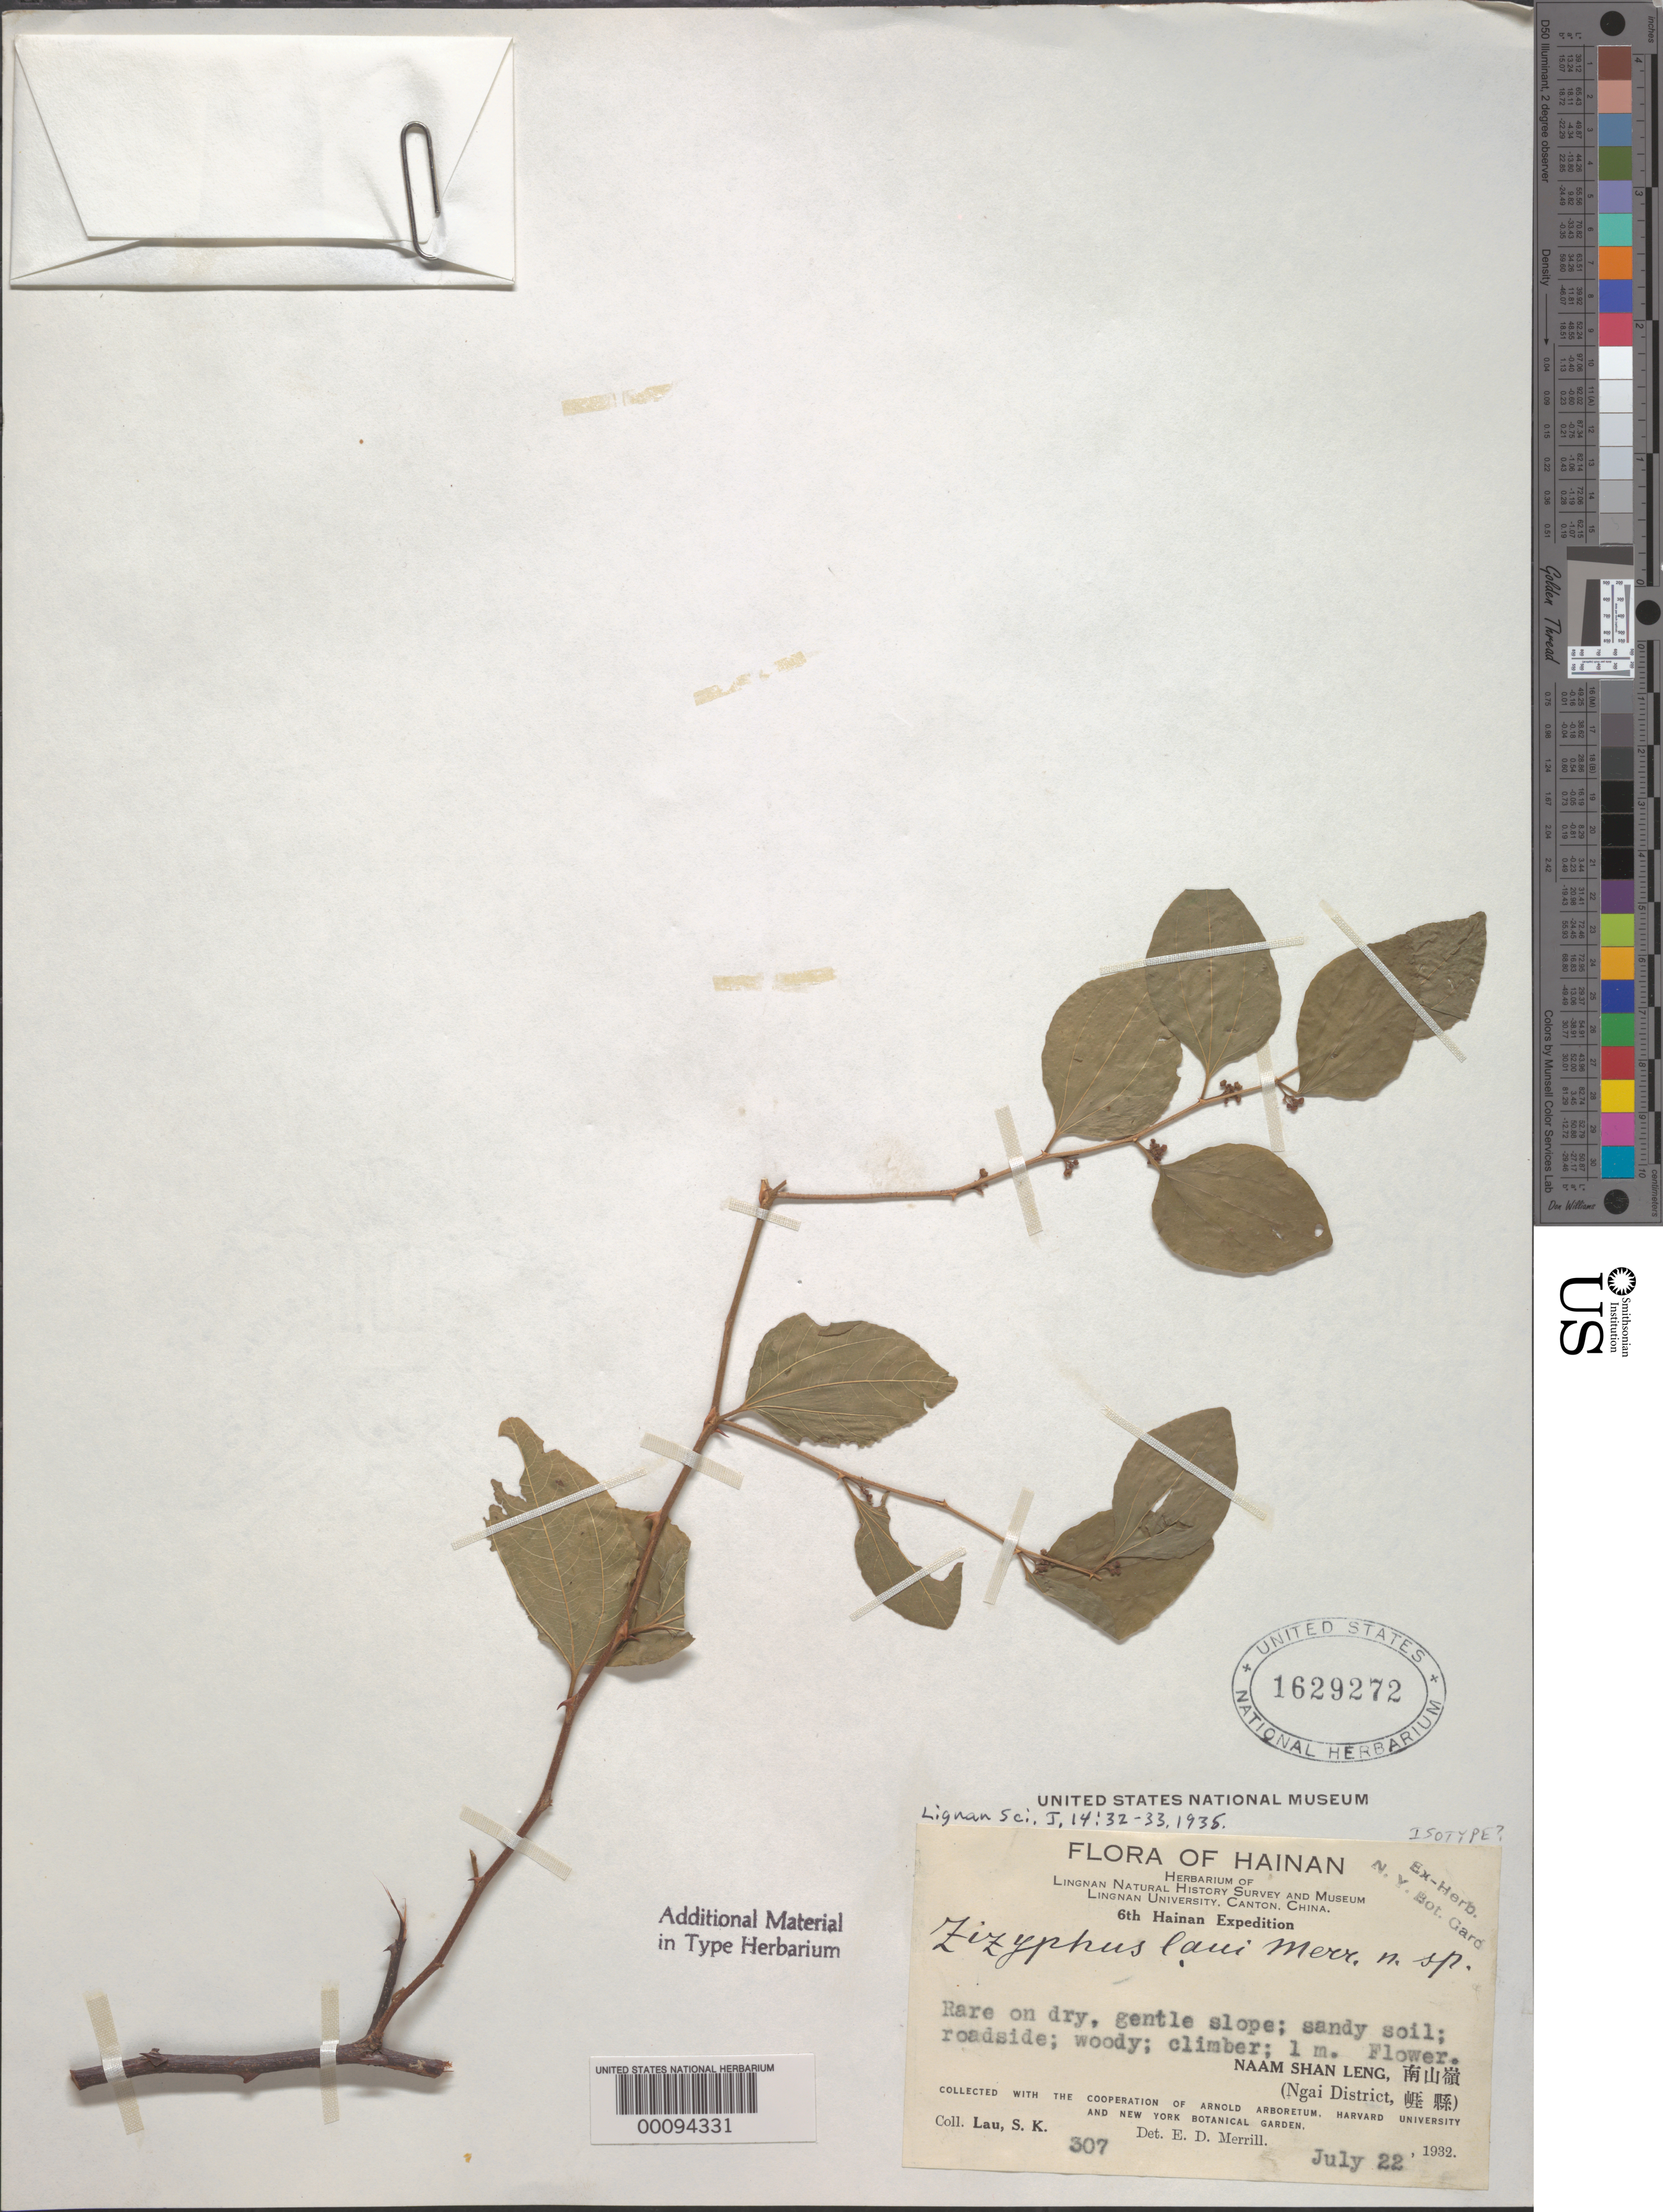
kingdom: Plantae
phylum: Tracheophyta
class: Magnoliopsida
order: Rosales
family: Rhamnaceae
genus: Ziziphus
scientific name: Ziziphus laui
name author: Merr.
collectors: S. K. Lau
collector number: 307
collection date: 1932-07-22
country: China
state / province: Hainan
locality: Sanya County; Southern Mt.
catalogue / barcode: US 1629272